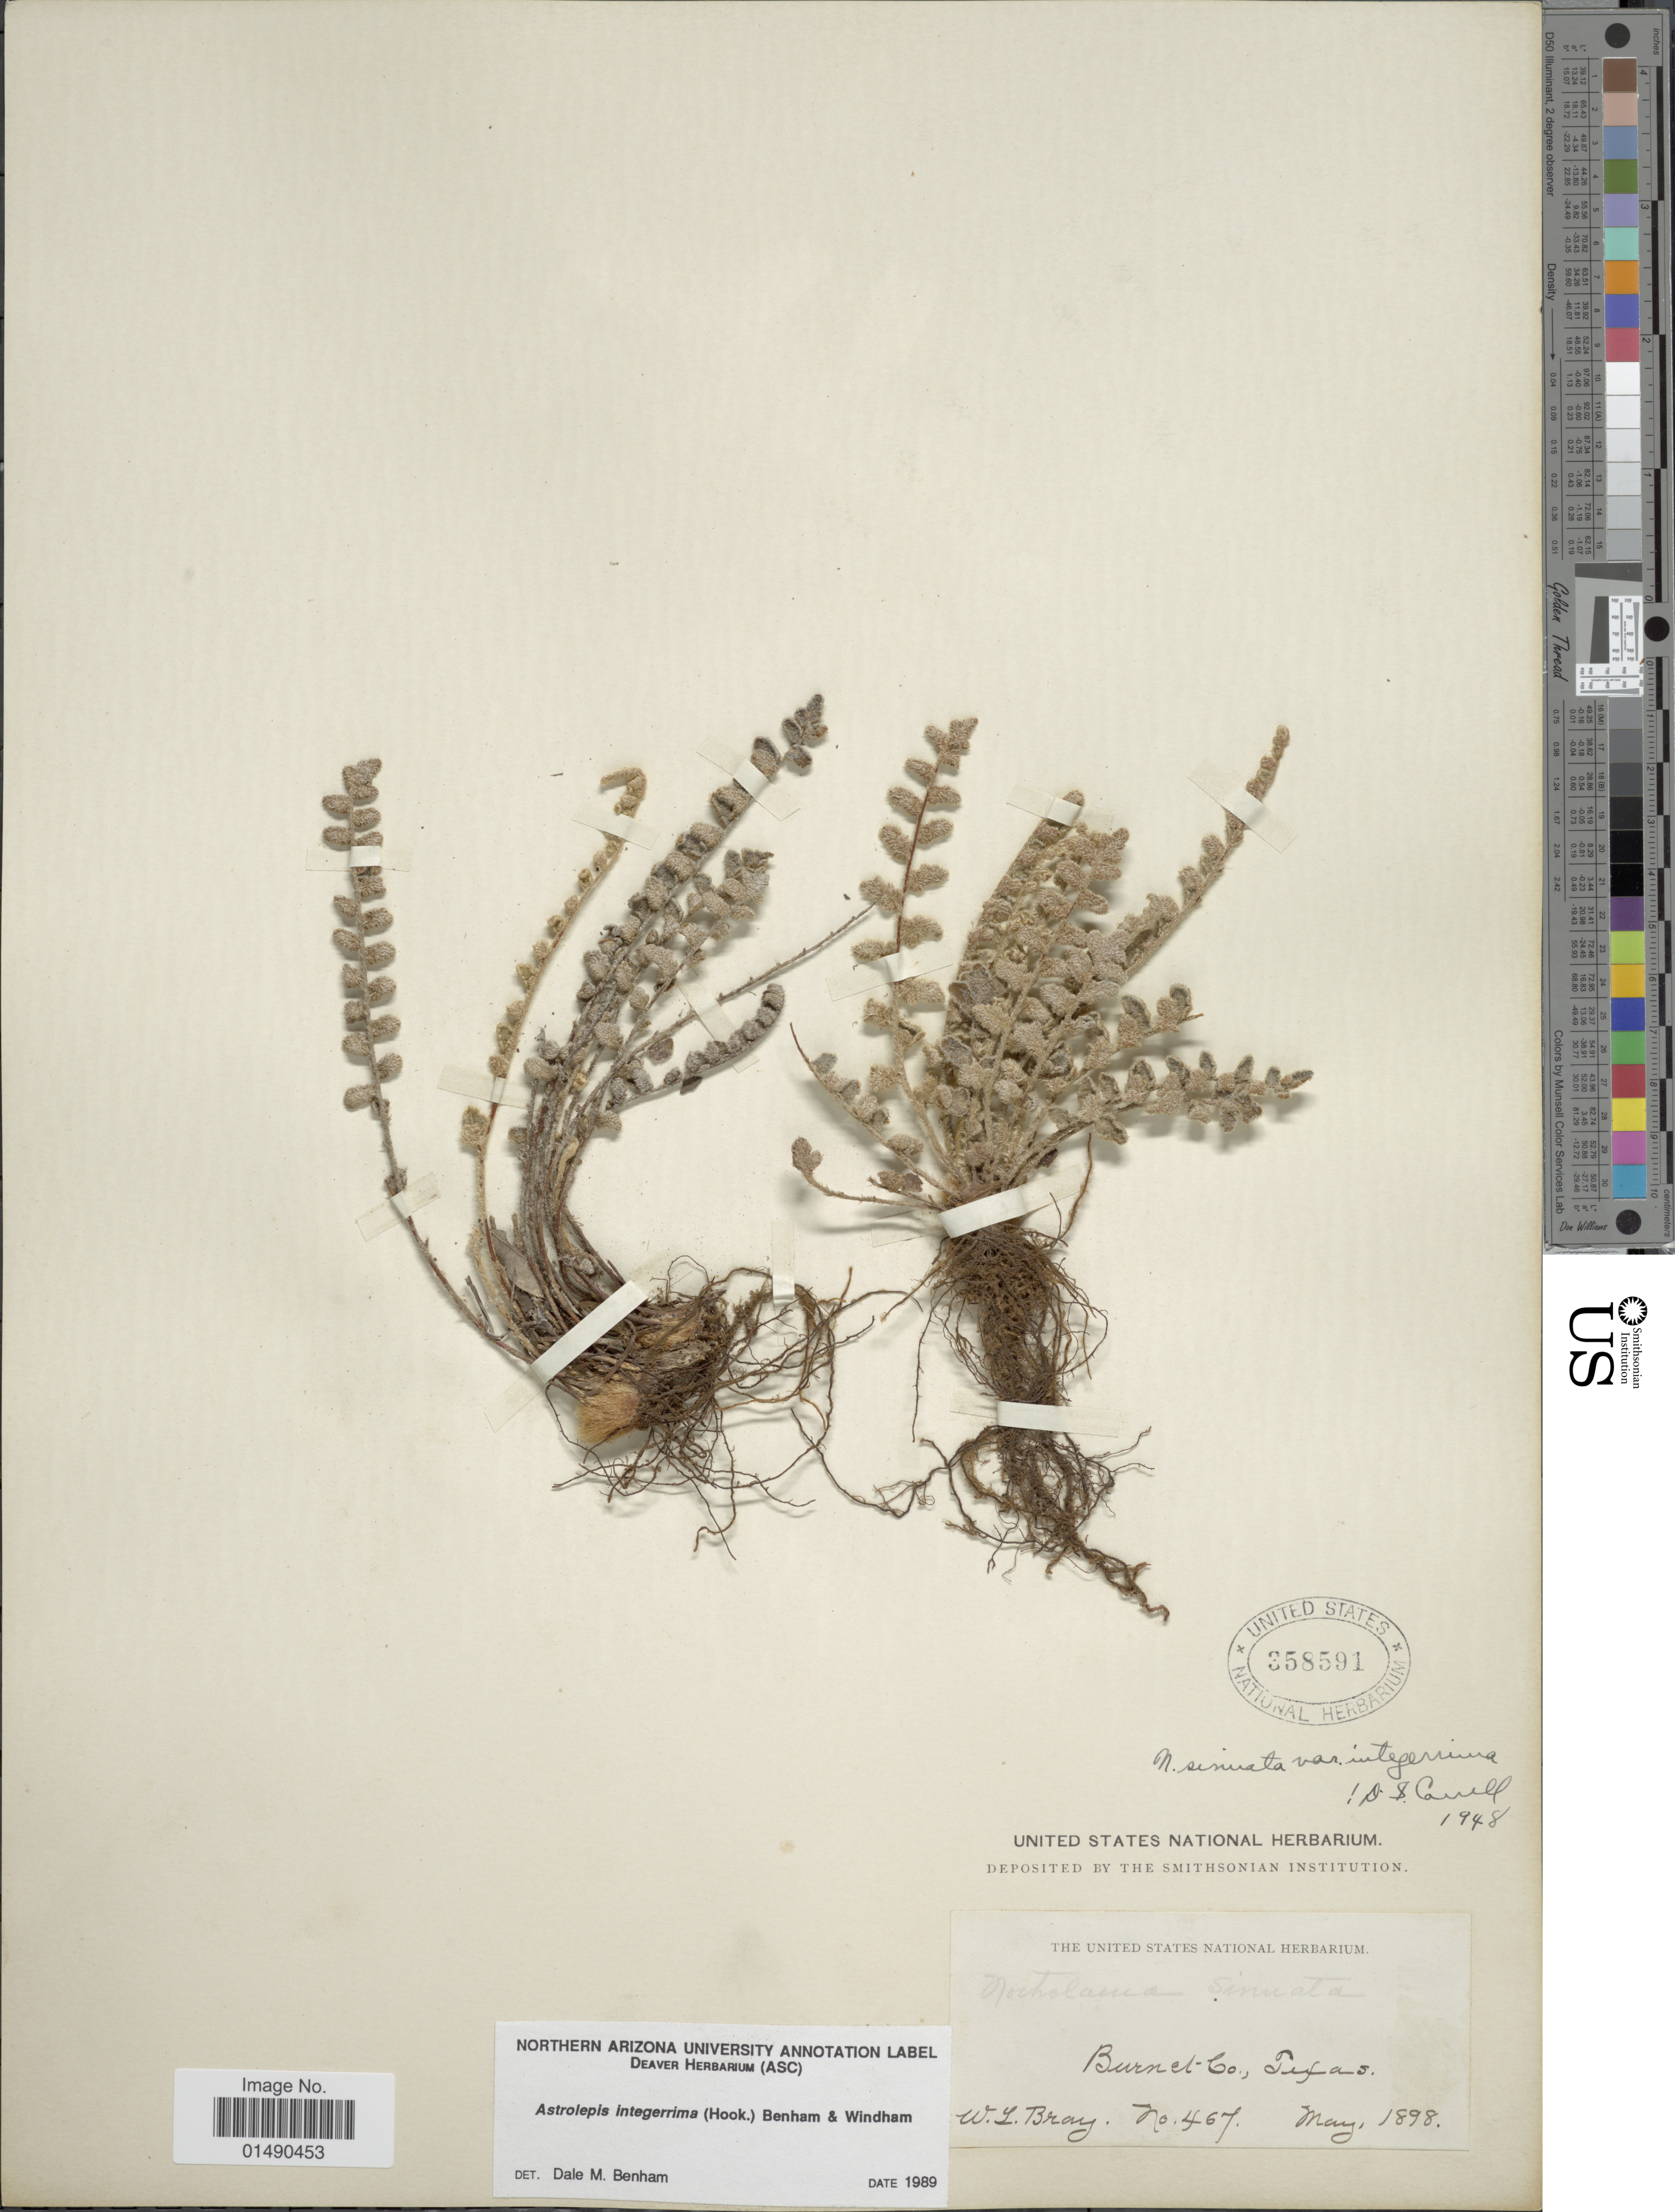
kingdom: Plantae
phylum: Tracheophyta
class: Polypodiopsida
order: Polypodiales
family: Pteridaceae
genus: Astrolepis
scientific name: Astrolepis integerrima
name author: (Hook.) D.M. Benham & Windham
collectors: W. L. Bray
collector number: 467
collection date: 1898-05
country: United States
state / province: Texas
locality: Burnet Co.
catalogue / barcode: US 358591